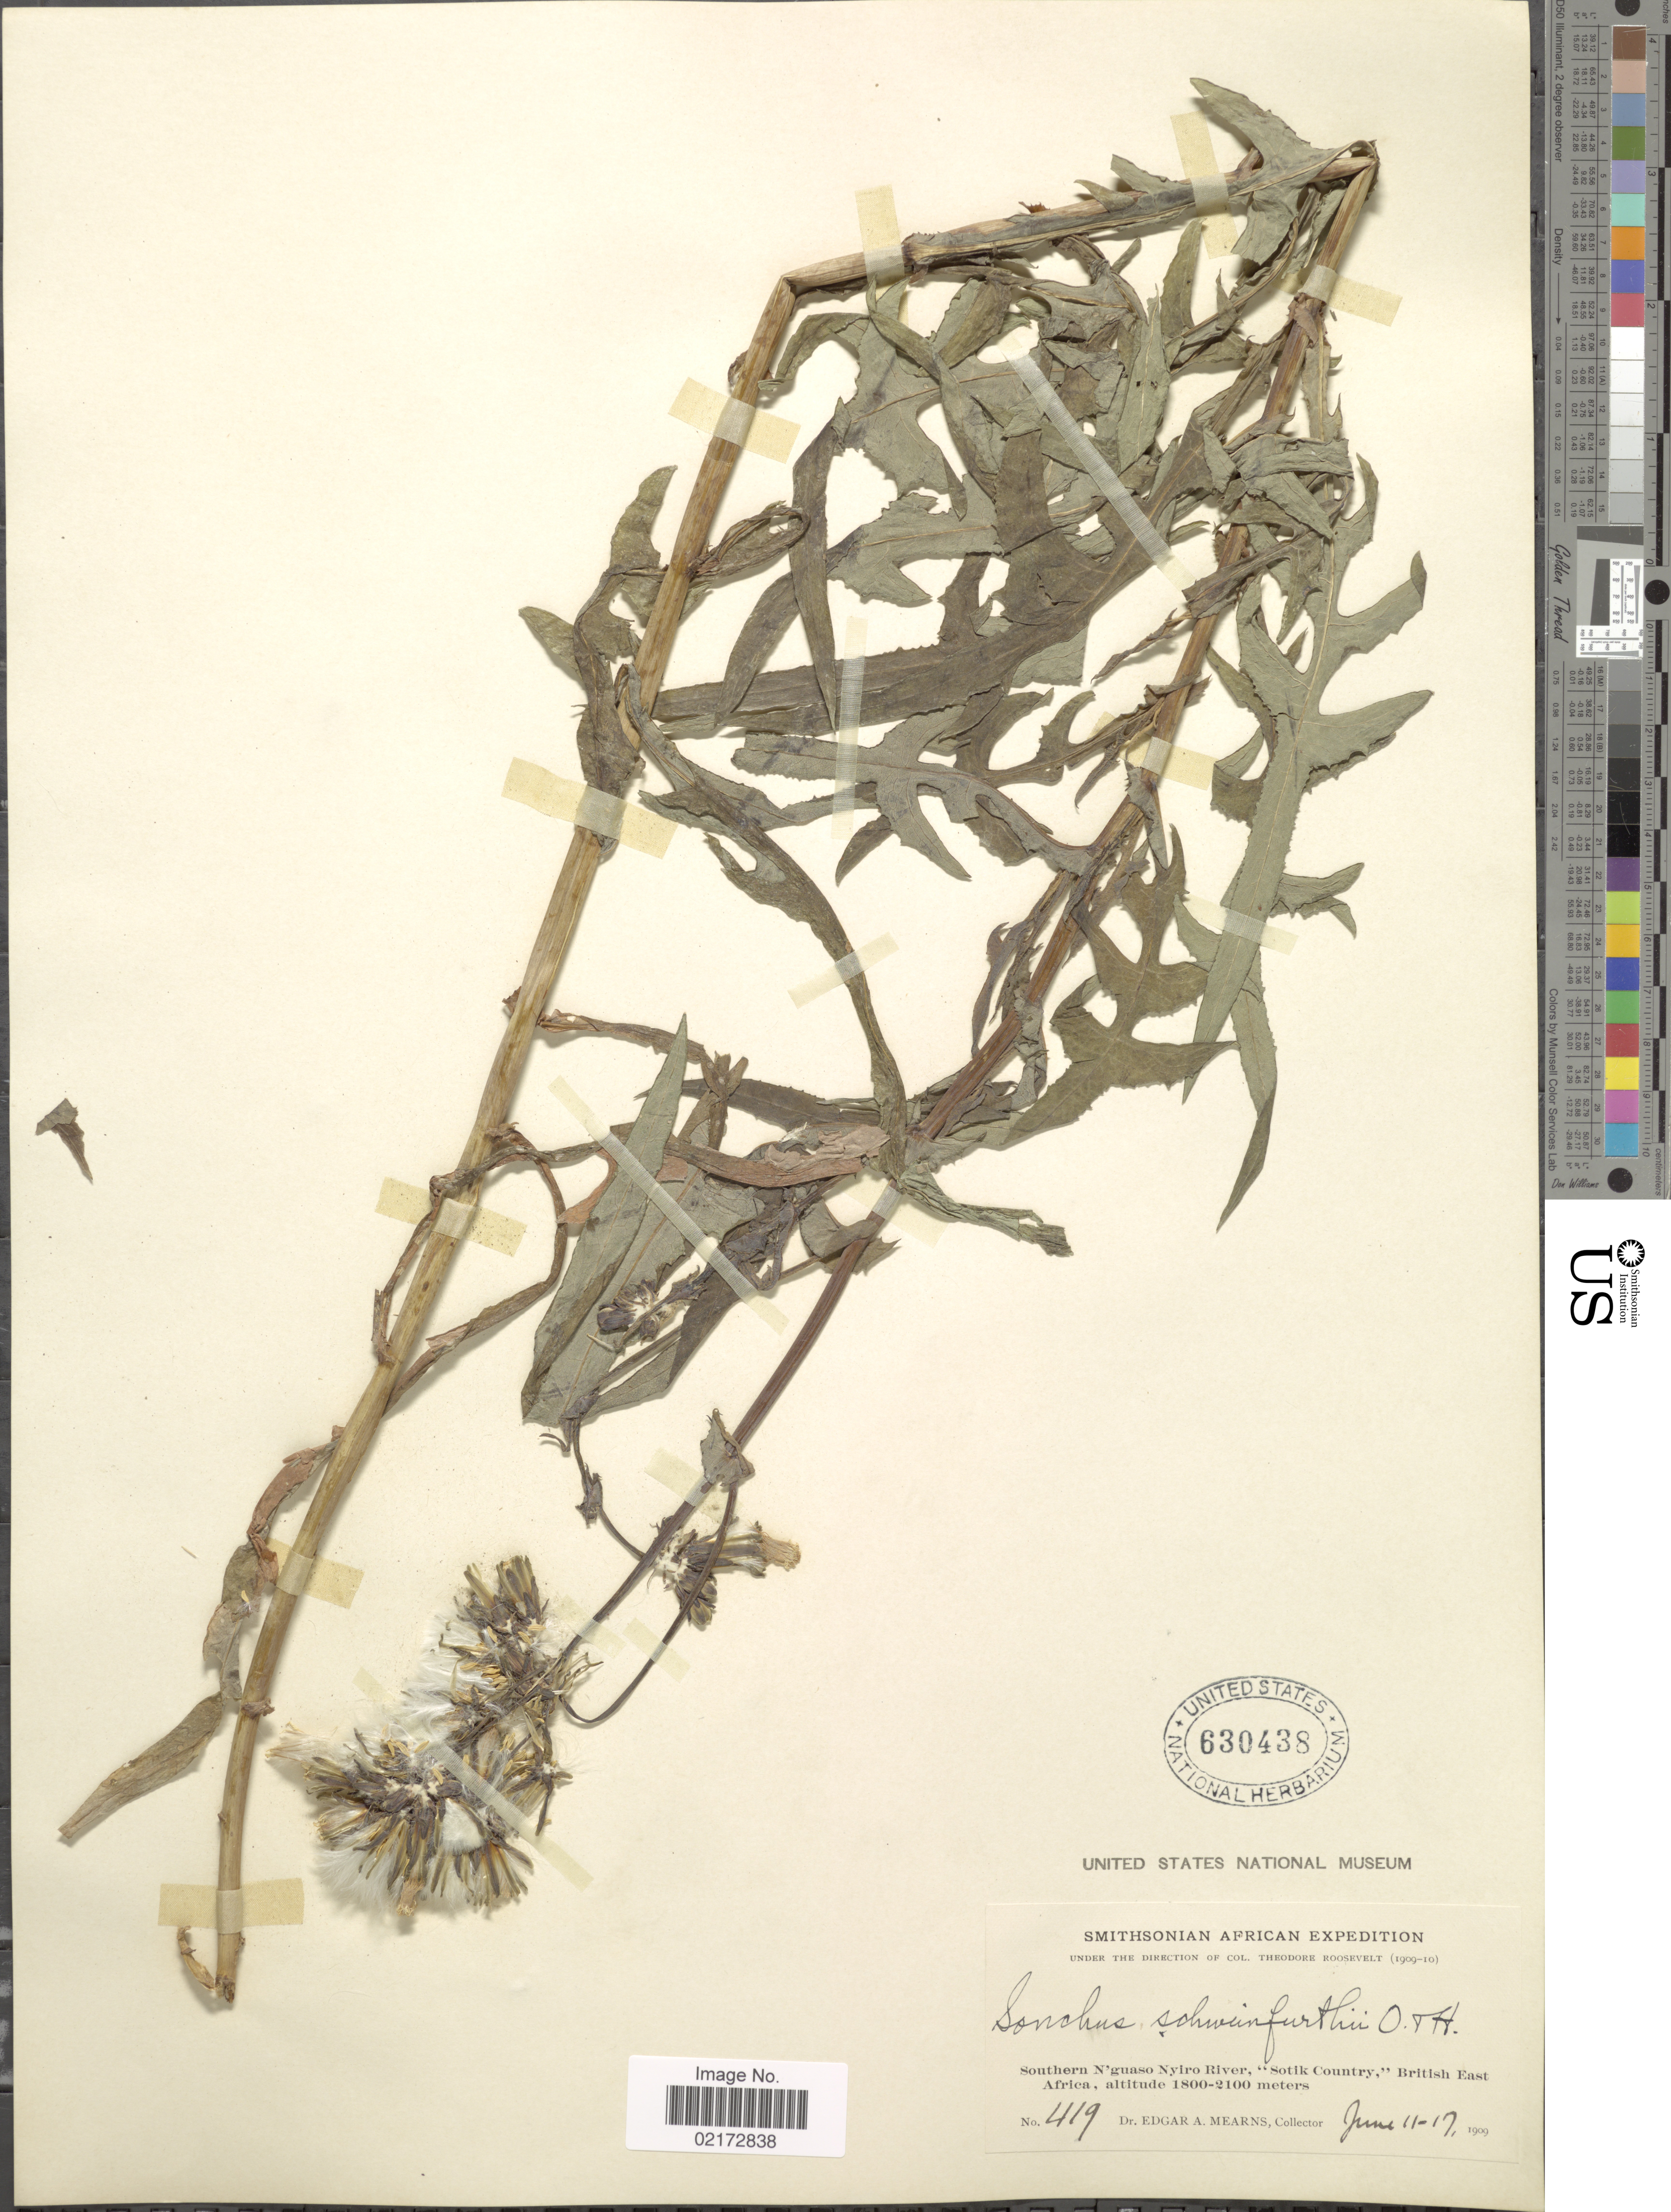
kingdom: Plantae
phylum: Tracheophyta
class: Magnoliopsida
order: Asterales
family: Asteraceae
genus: Sonchus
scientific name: Sonchus schweinfurthii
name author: Oliv. & Hiern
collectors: E. A. Mearns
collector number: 419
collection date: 1909-06-11/1909-06-17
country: Kenya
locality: Southern N'guaso Nyiro River, Sotik Country, British East Africa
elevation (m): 1800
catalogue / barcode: US 630438